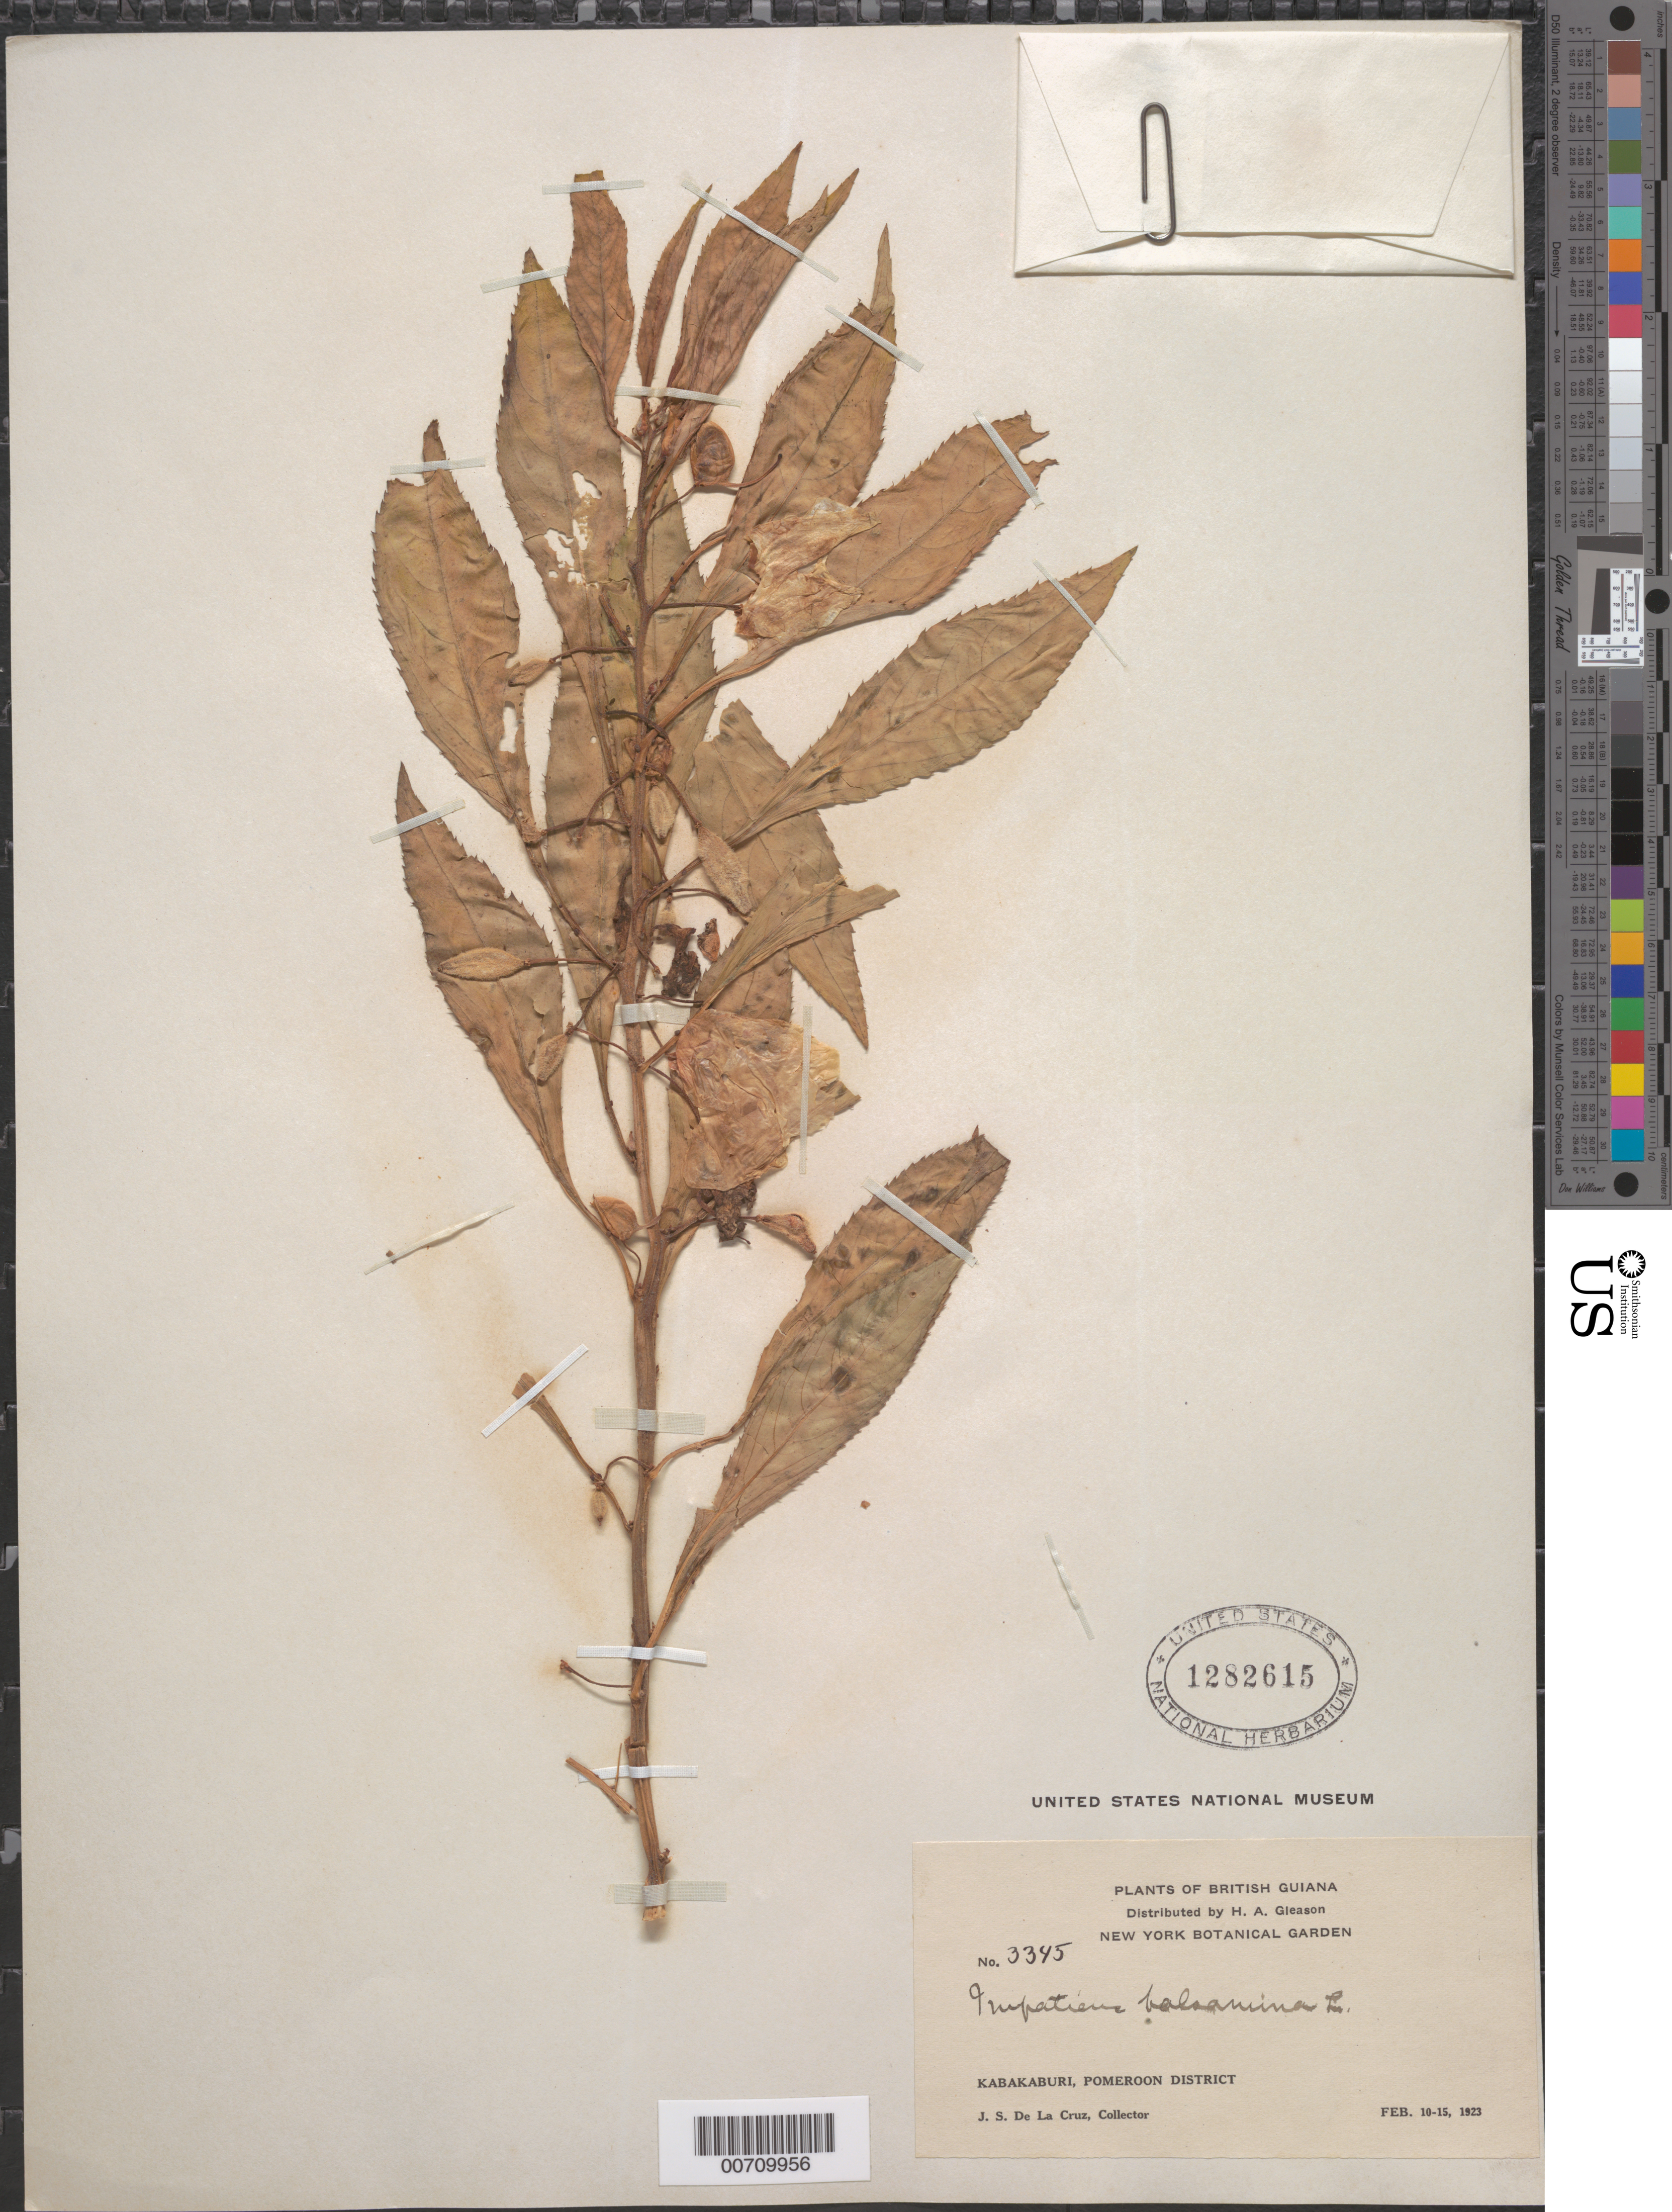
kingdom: Plantae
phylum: Tracheophyta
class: Magnoliopsida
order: Ericales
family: Balsaminaceae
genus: Impatiens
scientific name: Impatiens balsamina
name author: L.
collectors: J. S. de la Cruz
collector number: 3345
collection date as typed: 10-Feb-23 to 15-Feb-23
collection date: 1923-02-10/1923-02-15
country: Guyana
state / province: Pomeroon-Supenaam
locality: Kabakaburi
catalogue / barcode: US 1282615